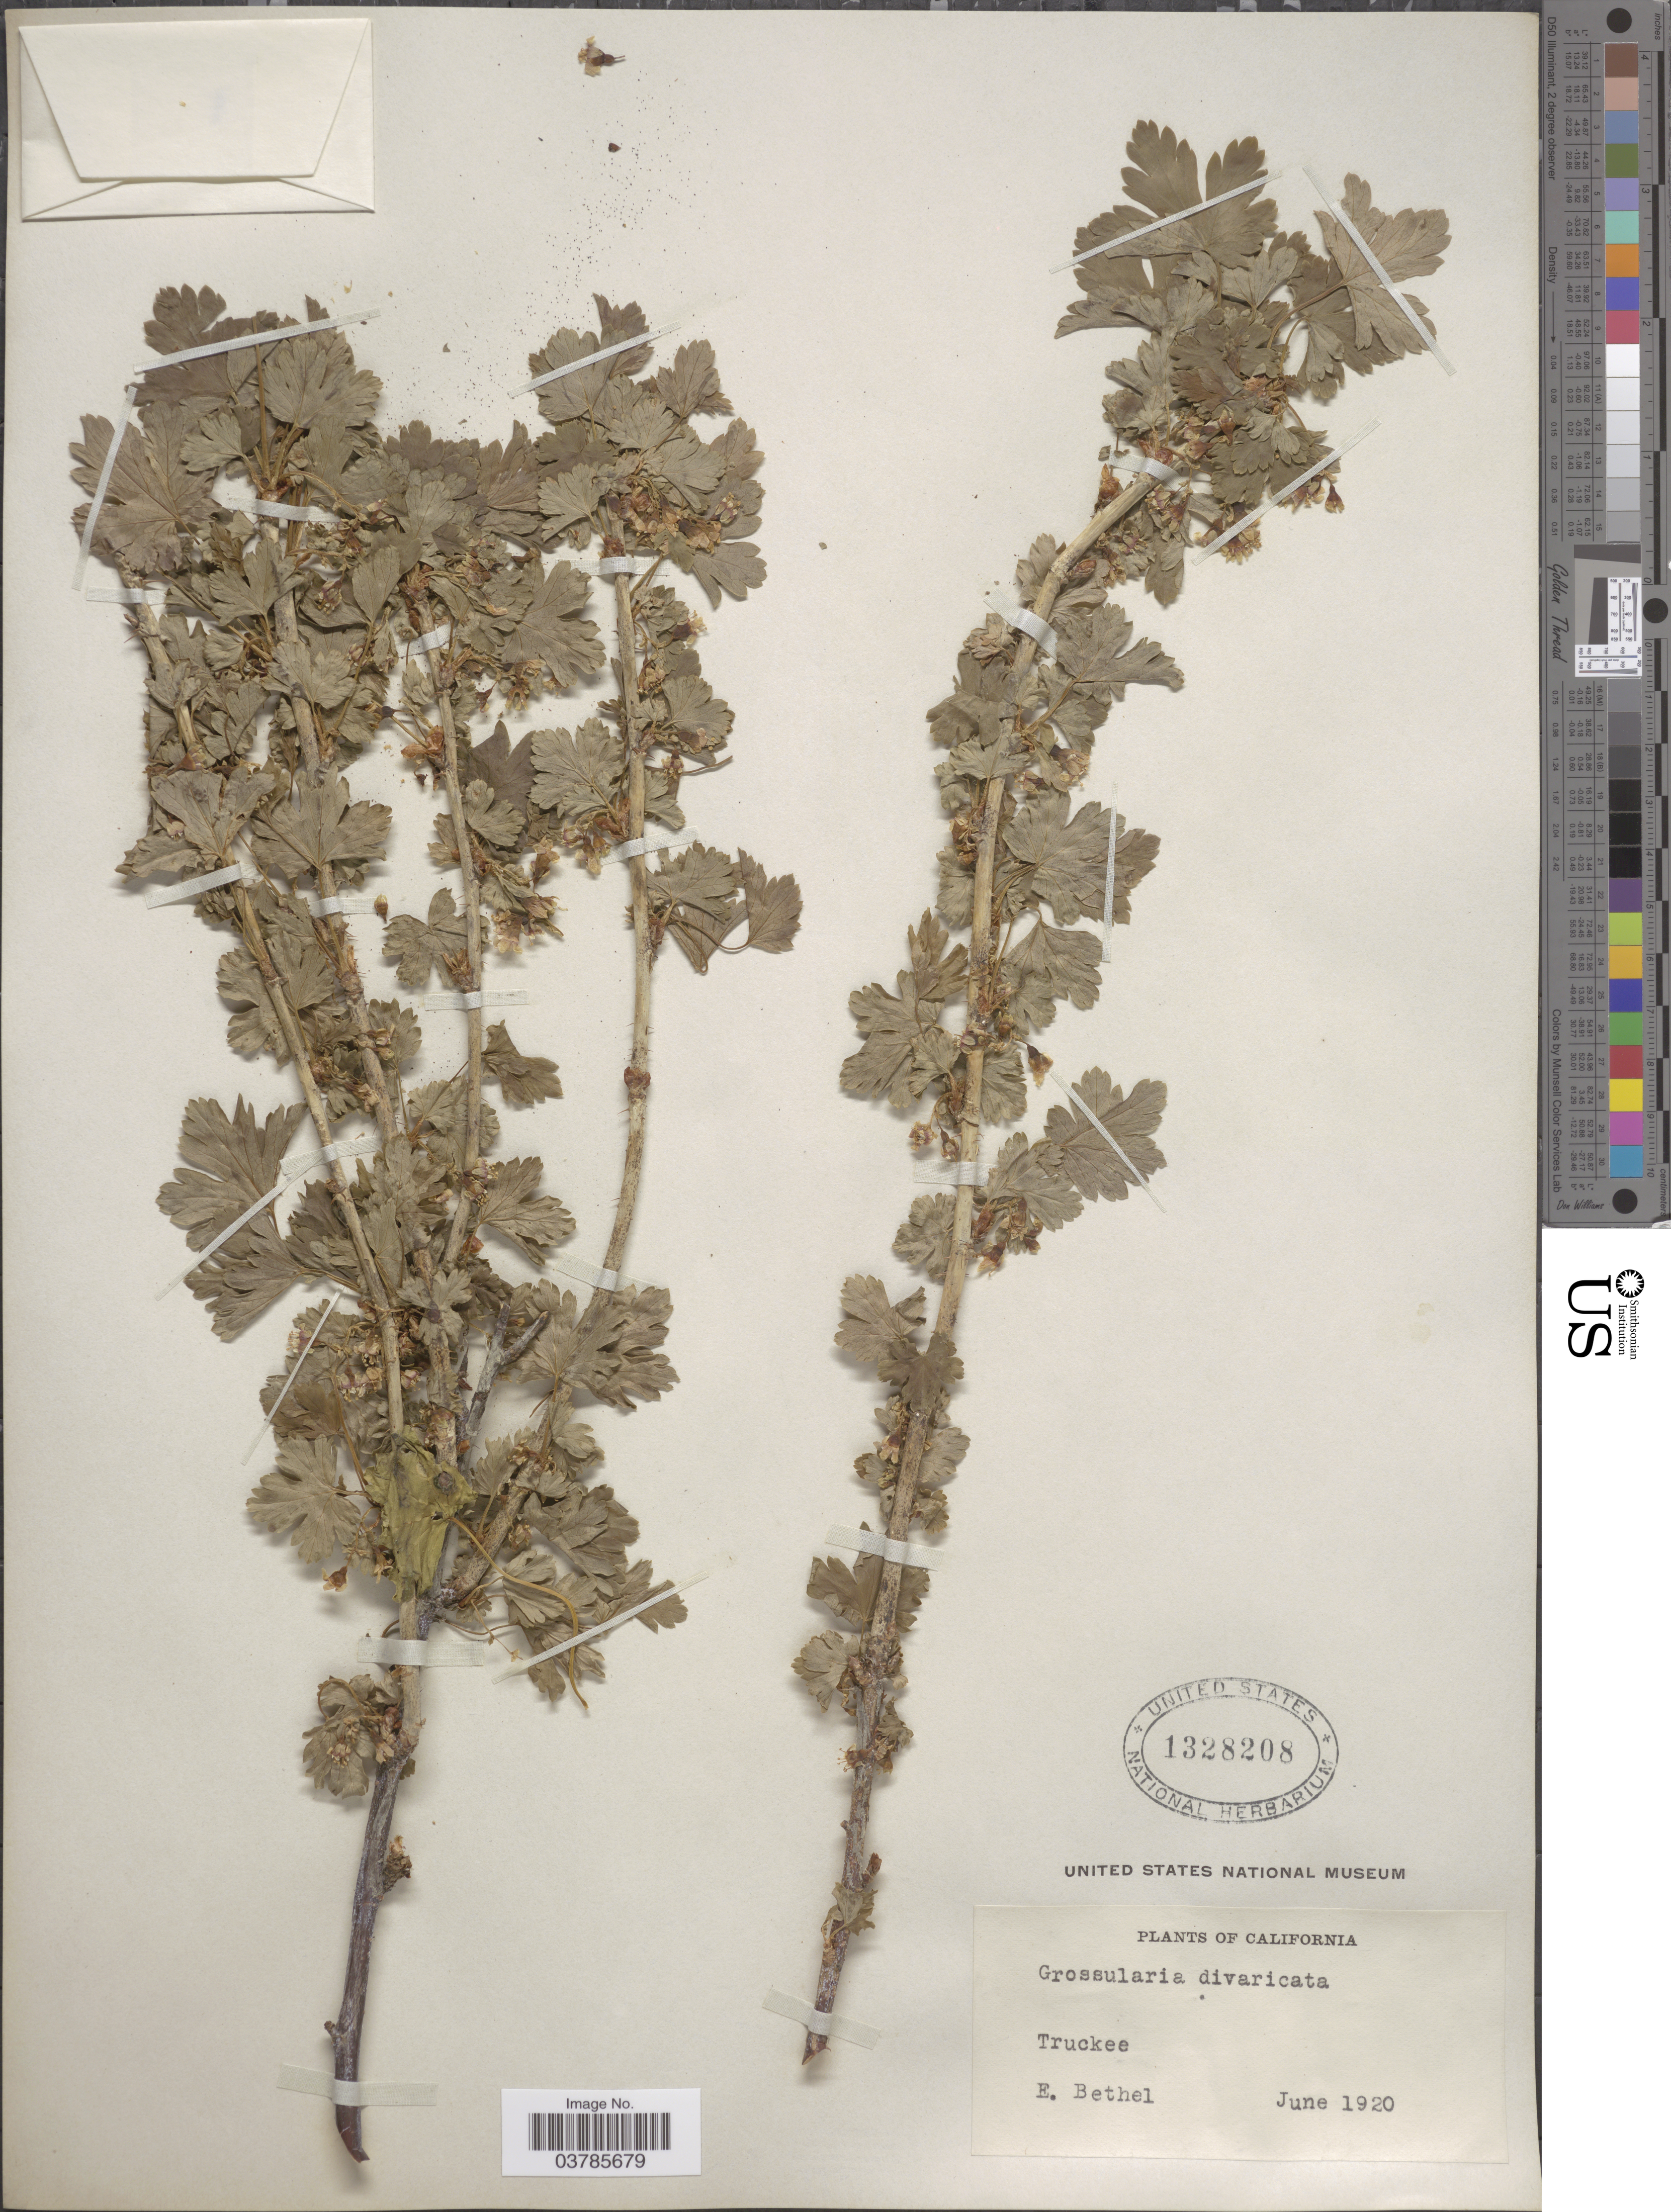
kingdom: Plantae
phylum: Tracheophyta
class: Magnoliopsida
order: Saxifragales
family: Grossulariaceae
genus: Ribes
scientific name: Ribes divaricatum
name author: Douglas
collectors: E. Bethel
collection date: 1920-06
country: United States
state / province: California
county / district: Nevada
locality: Truckee.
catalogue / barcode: US 1328208